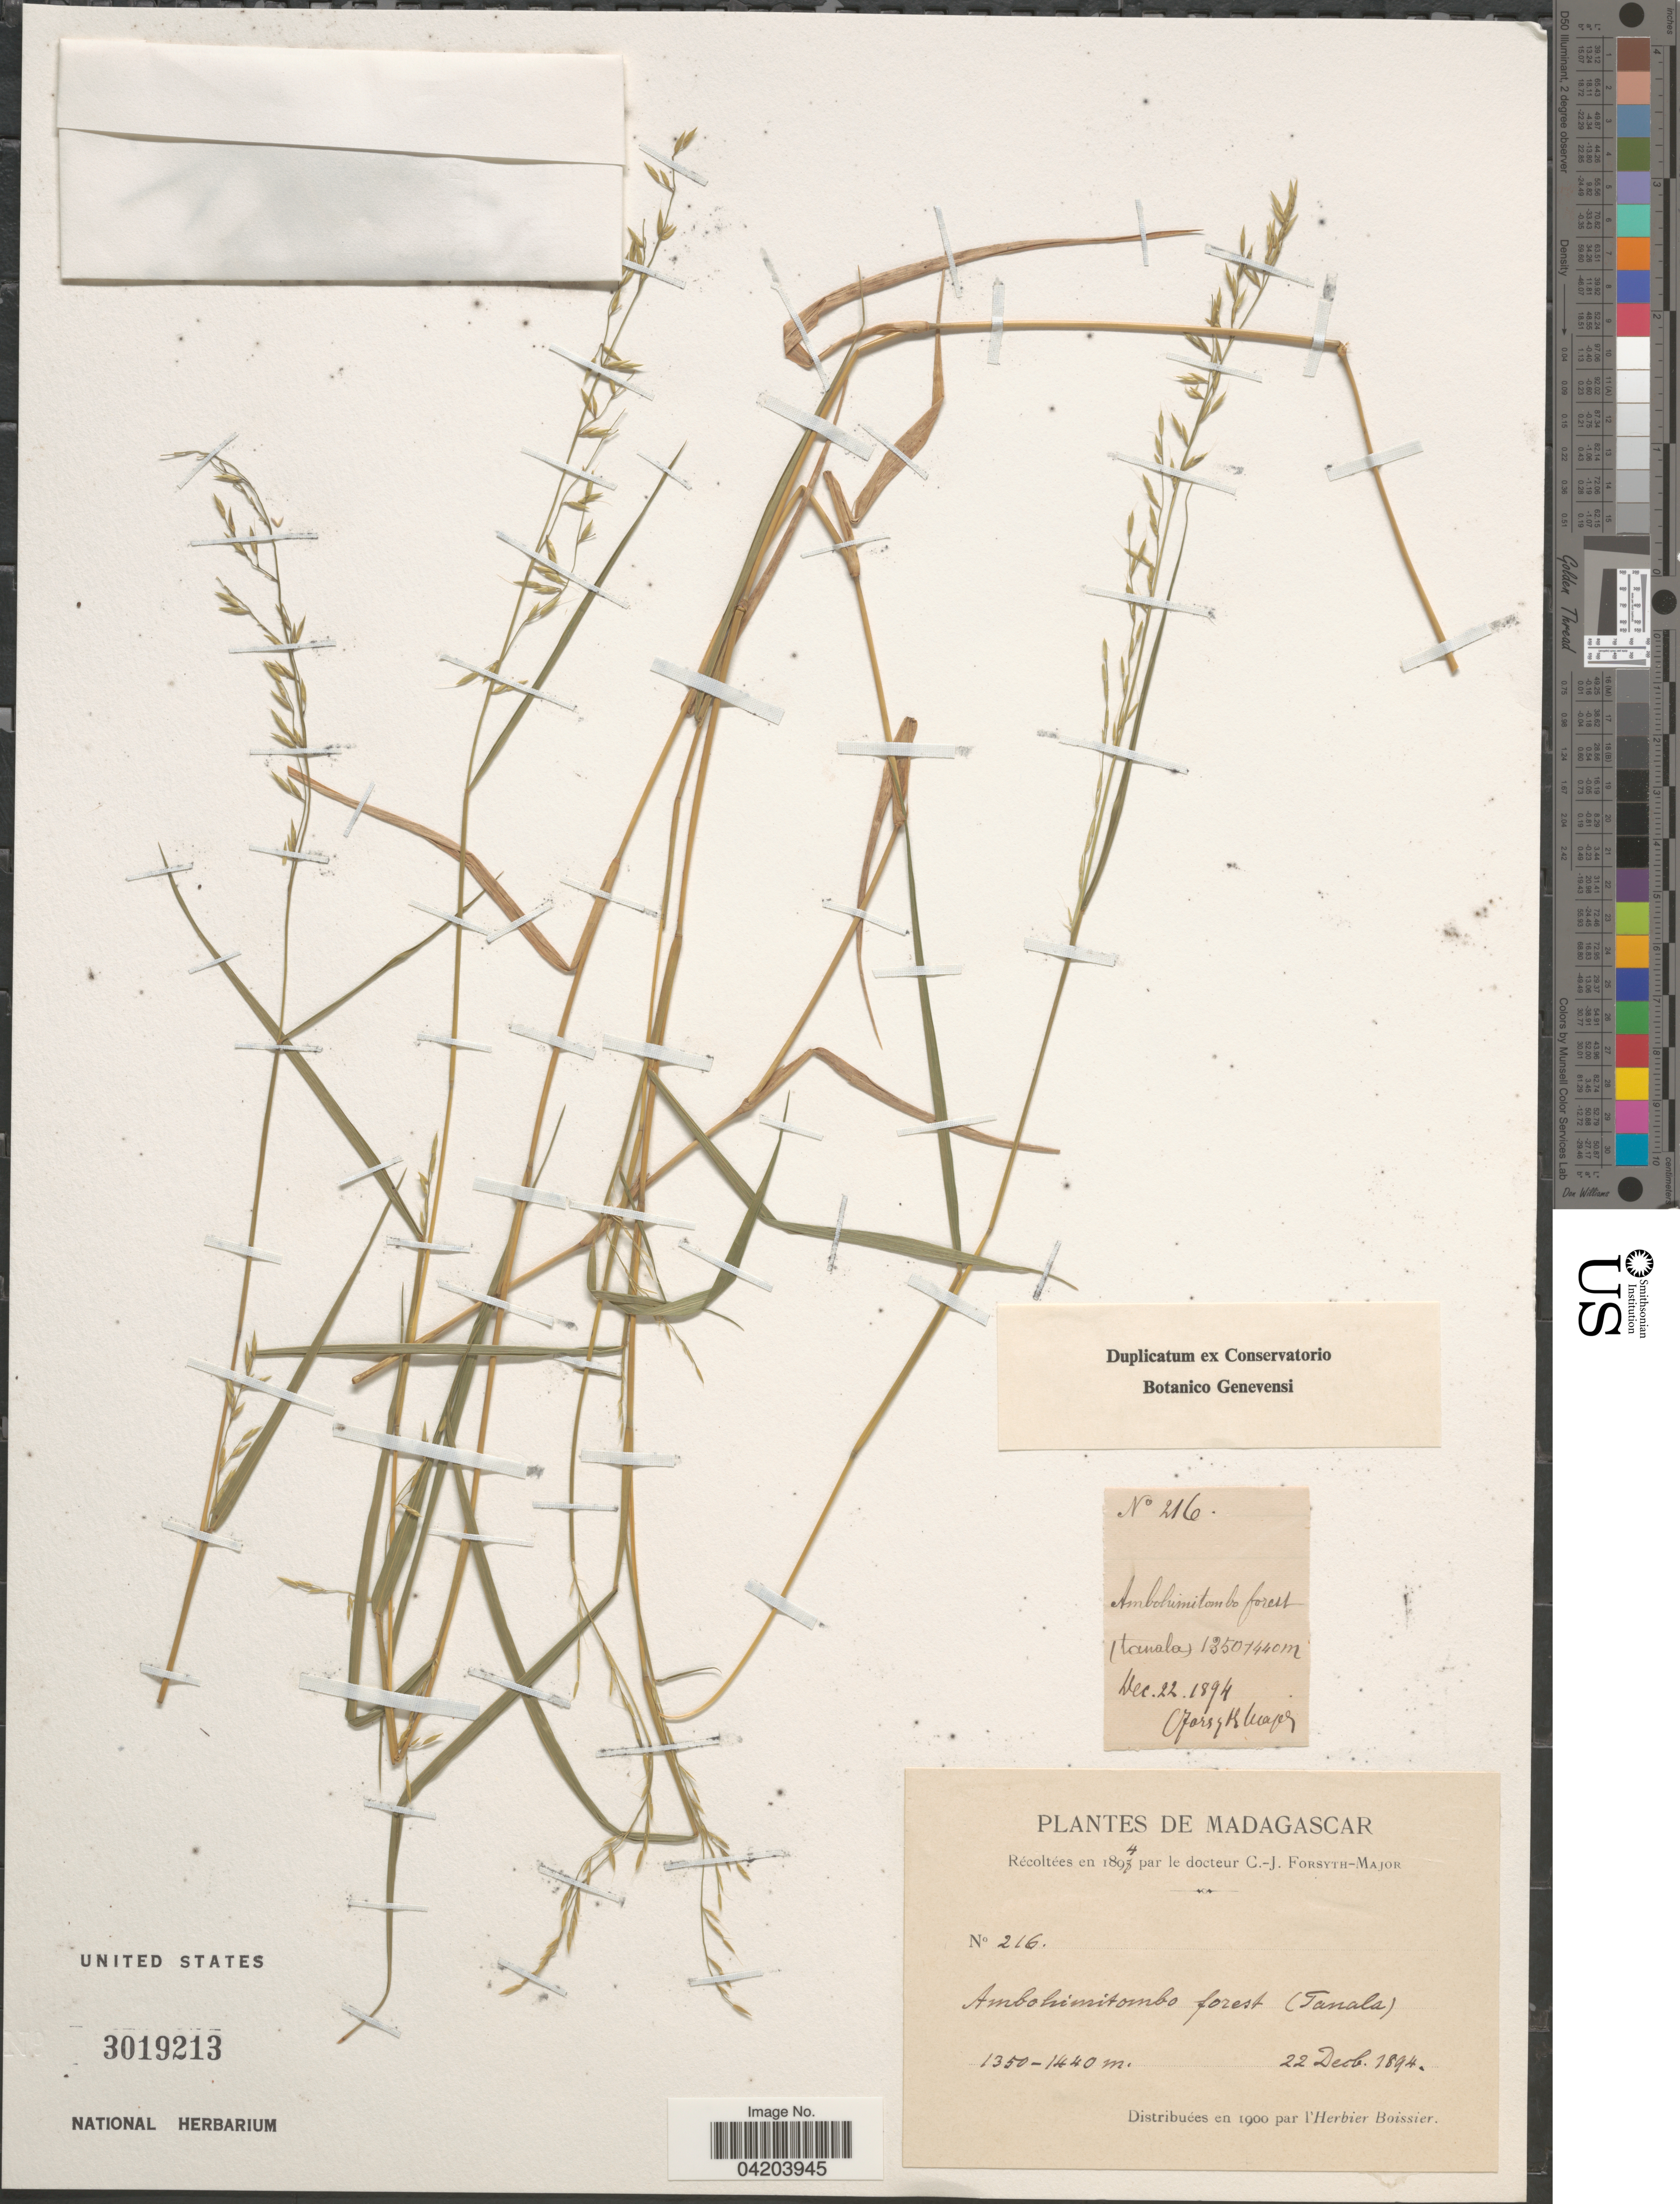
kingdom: Plantae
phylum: Tracheophyta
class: Liliopsida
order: Poales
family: Poaceae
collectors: C. Forsyth-Major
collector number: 216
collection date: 1894-12-22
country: Madagascar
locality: Ambohimitombo forest (Tanala).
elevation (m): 1350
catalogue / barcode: US 3019213